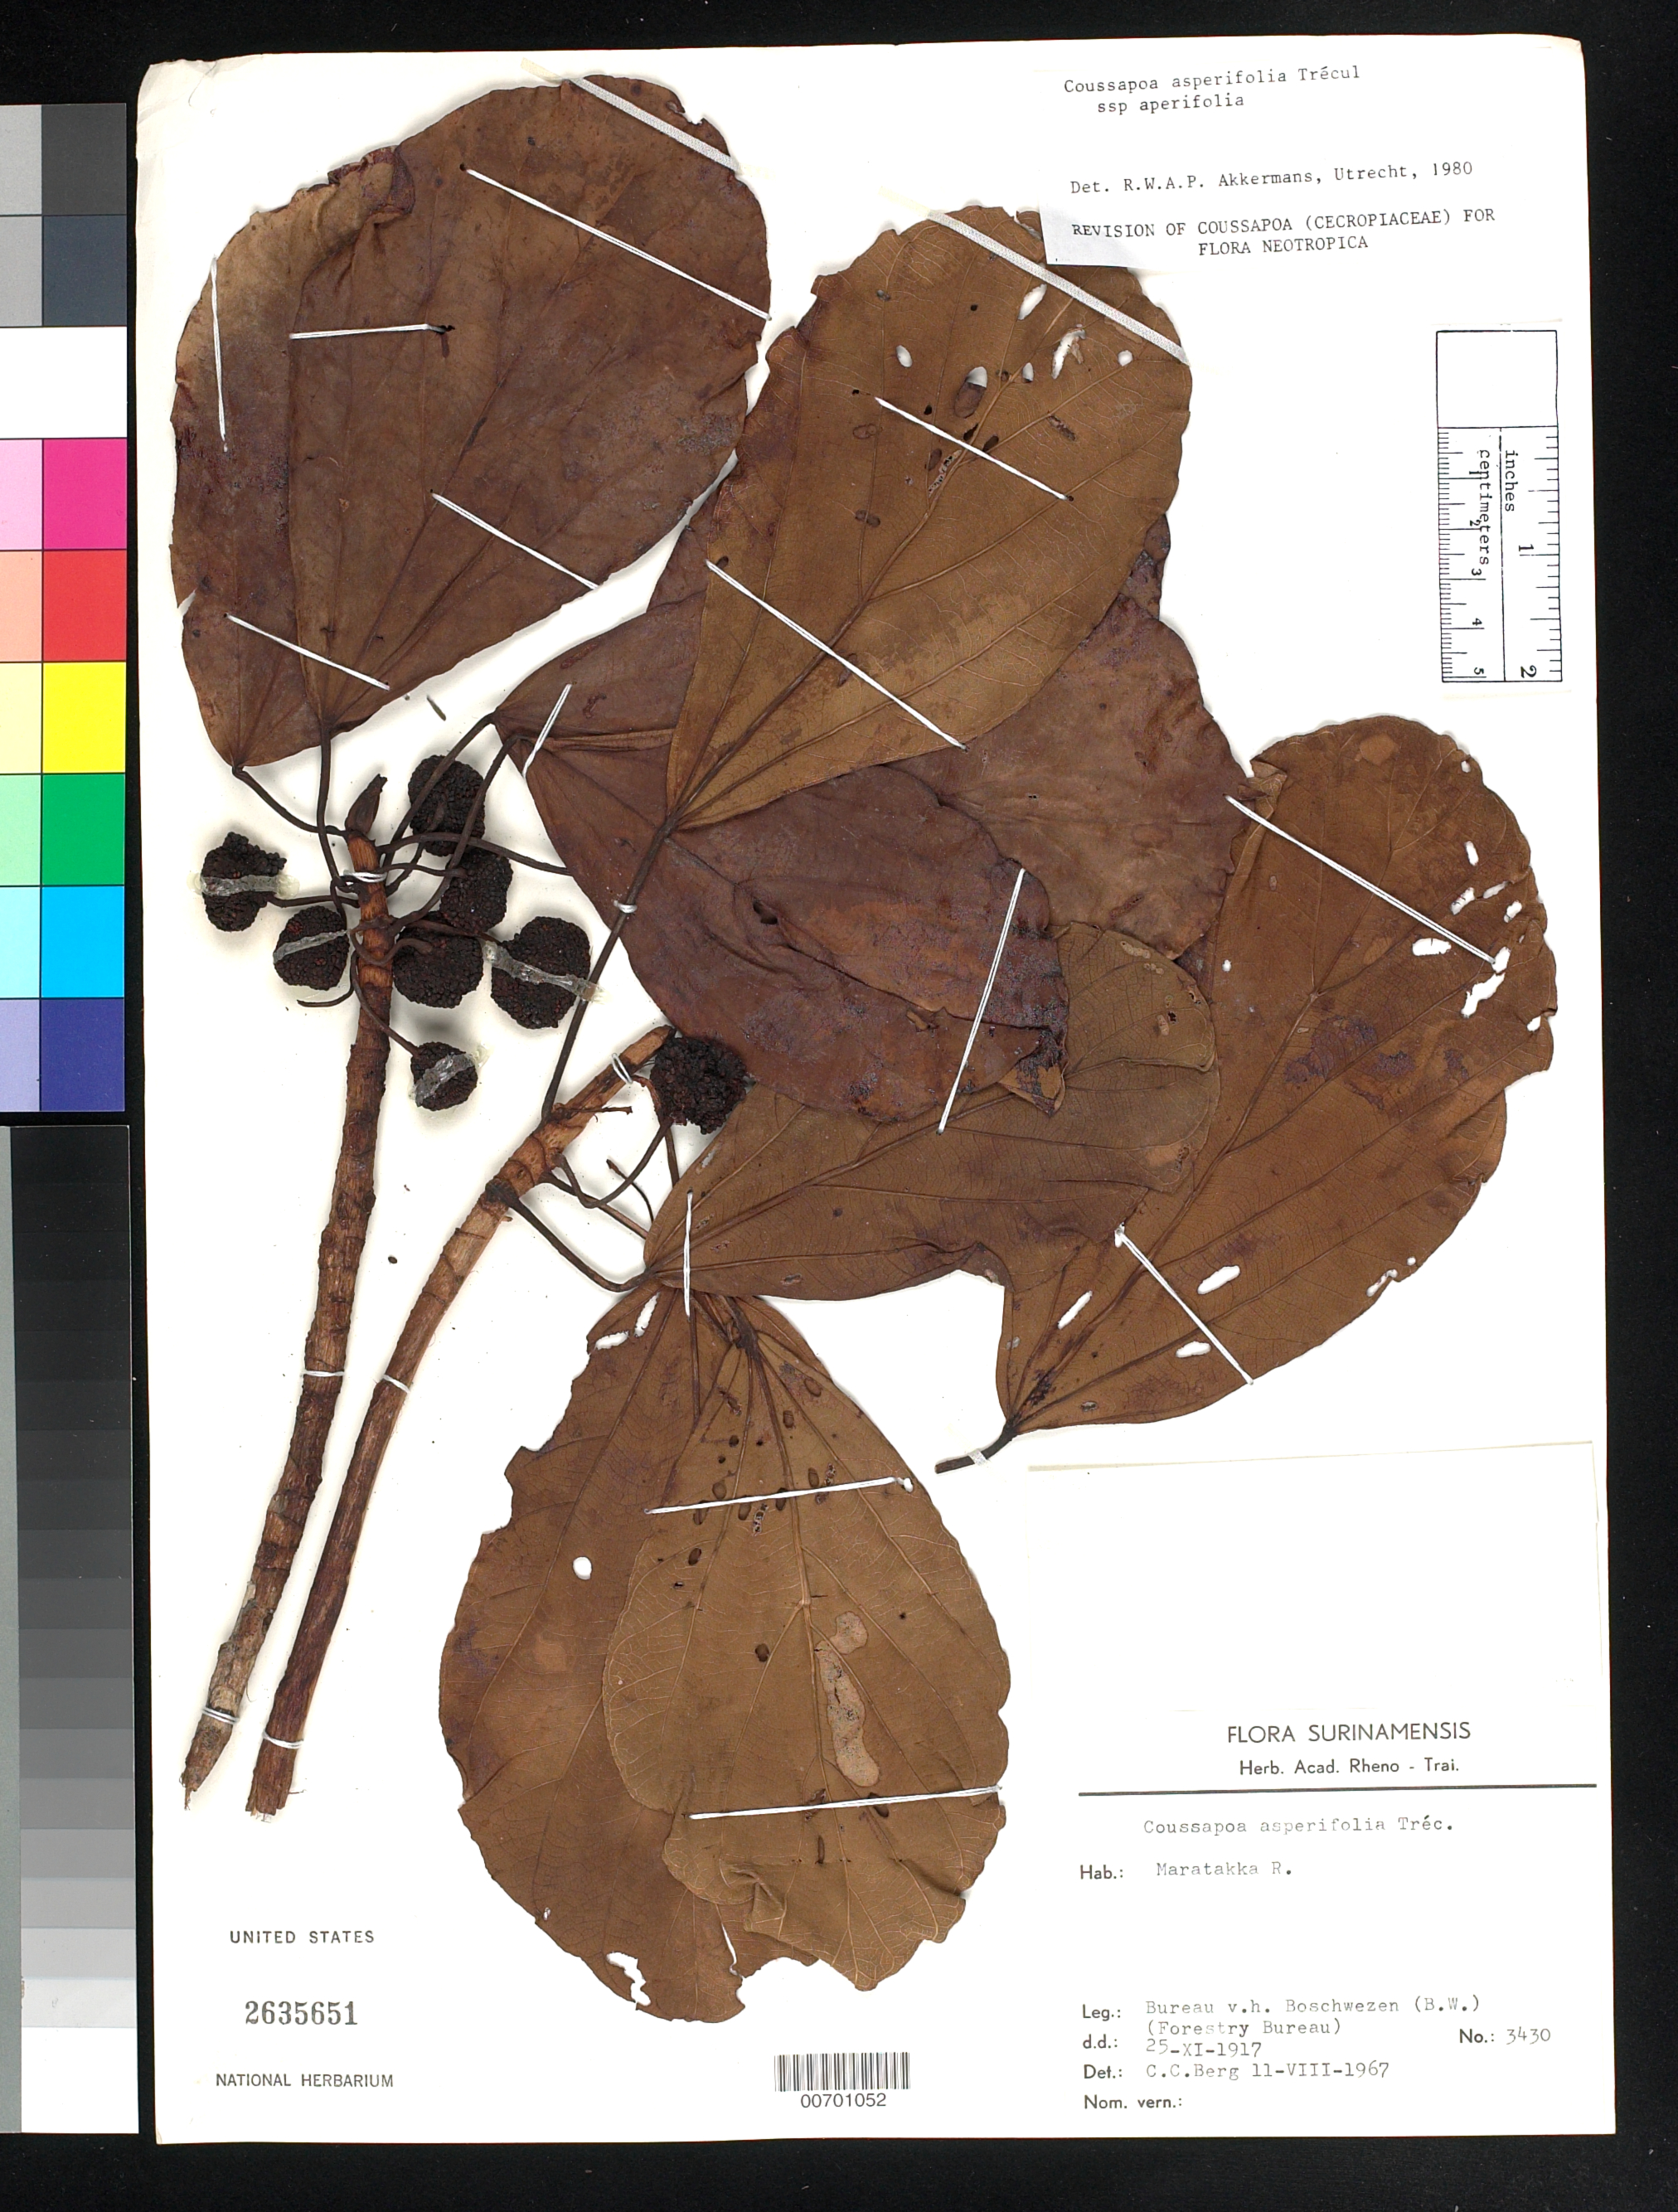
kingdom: Plantae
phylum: Tracheophyta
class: Magnoliopsida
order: Rosales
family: Urticaceae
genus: Coussapoa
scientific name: Coussapoa asperifolia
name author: Trécul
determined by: Akkermans, R. W. A. P.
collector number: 3430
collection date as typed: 25-Nov-17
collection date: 1917-11-25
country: Suriname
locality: Maratakka R.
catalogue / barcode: US 2635651